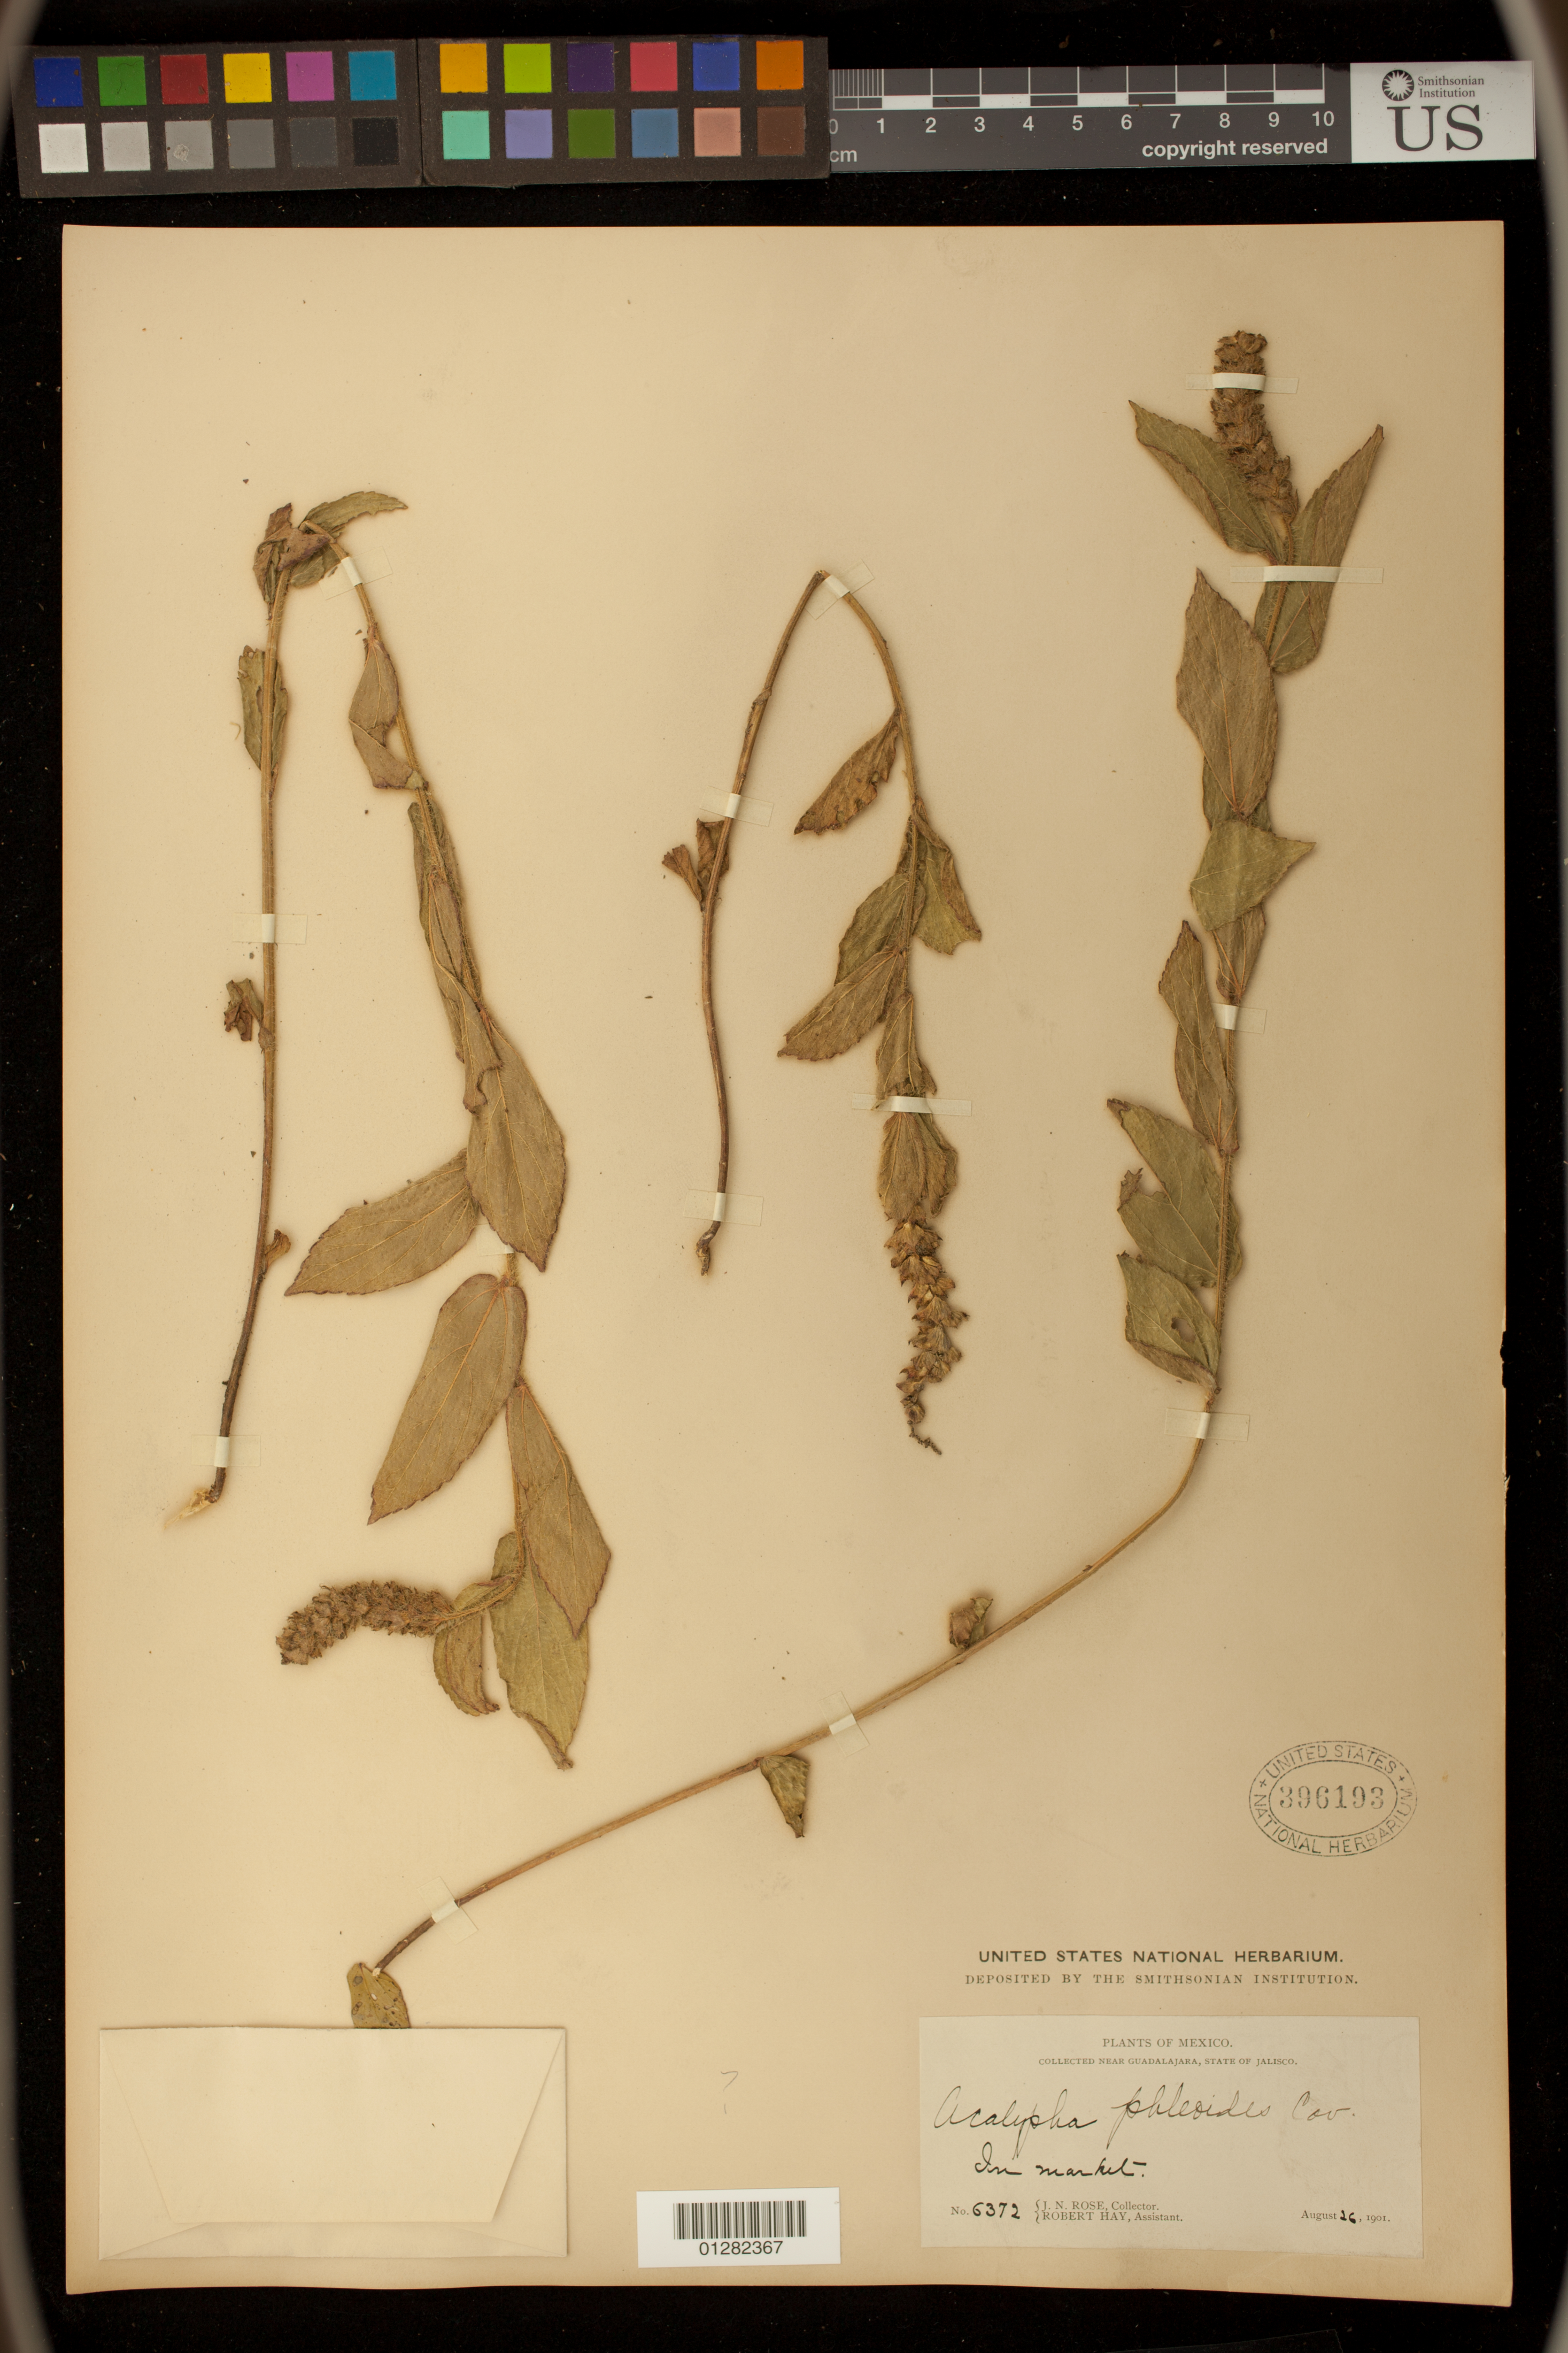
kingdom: Plantae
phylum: Tracheophyta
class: Magnoliopsida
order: Malpighiales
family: Euphorbiaceae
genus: Acalypha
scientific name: Acalypha phleoides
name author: Cav.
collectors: P. C. Standley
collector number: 6372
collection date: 1901-08-26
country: Mexico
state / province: Jalisco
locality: Near Guadalajara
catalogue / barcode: US 396193